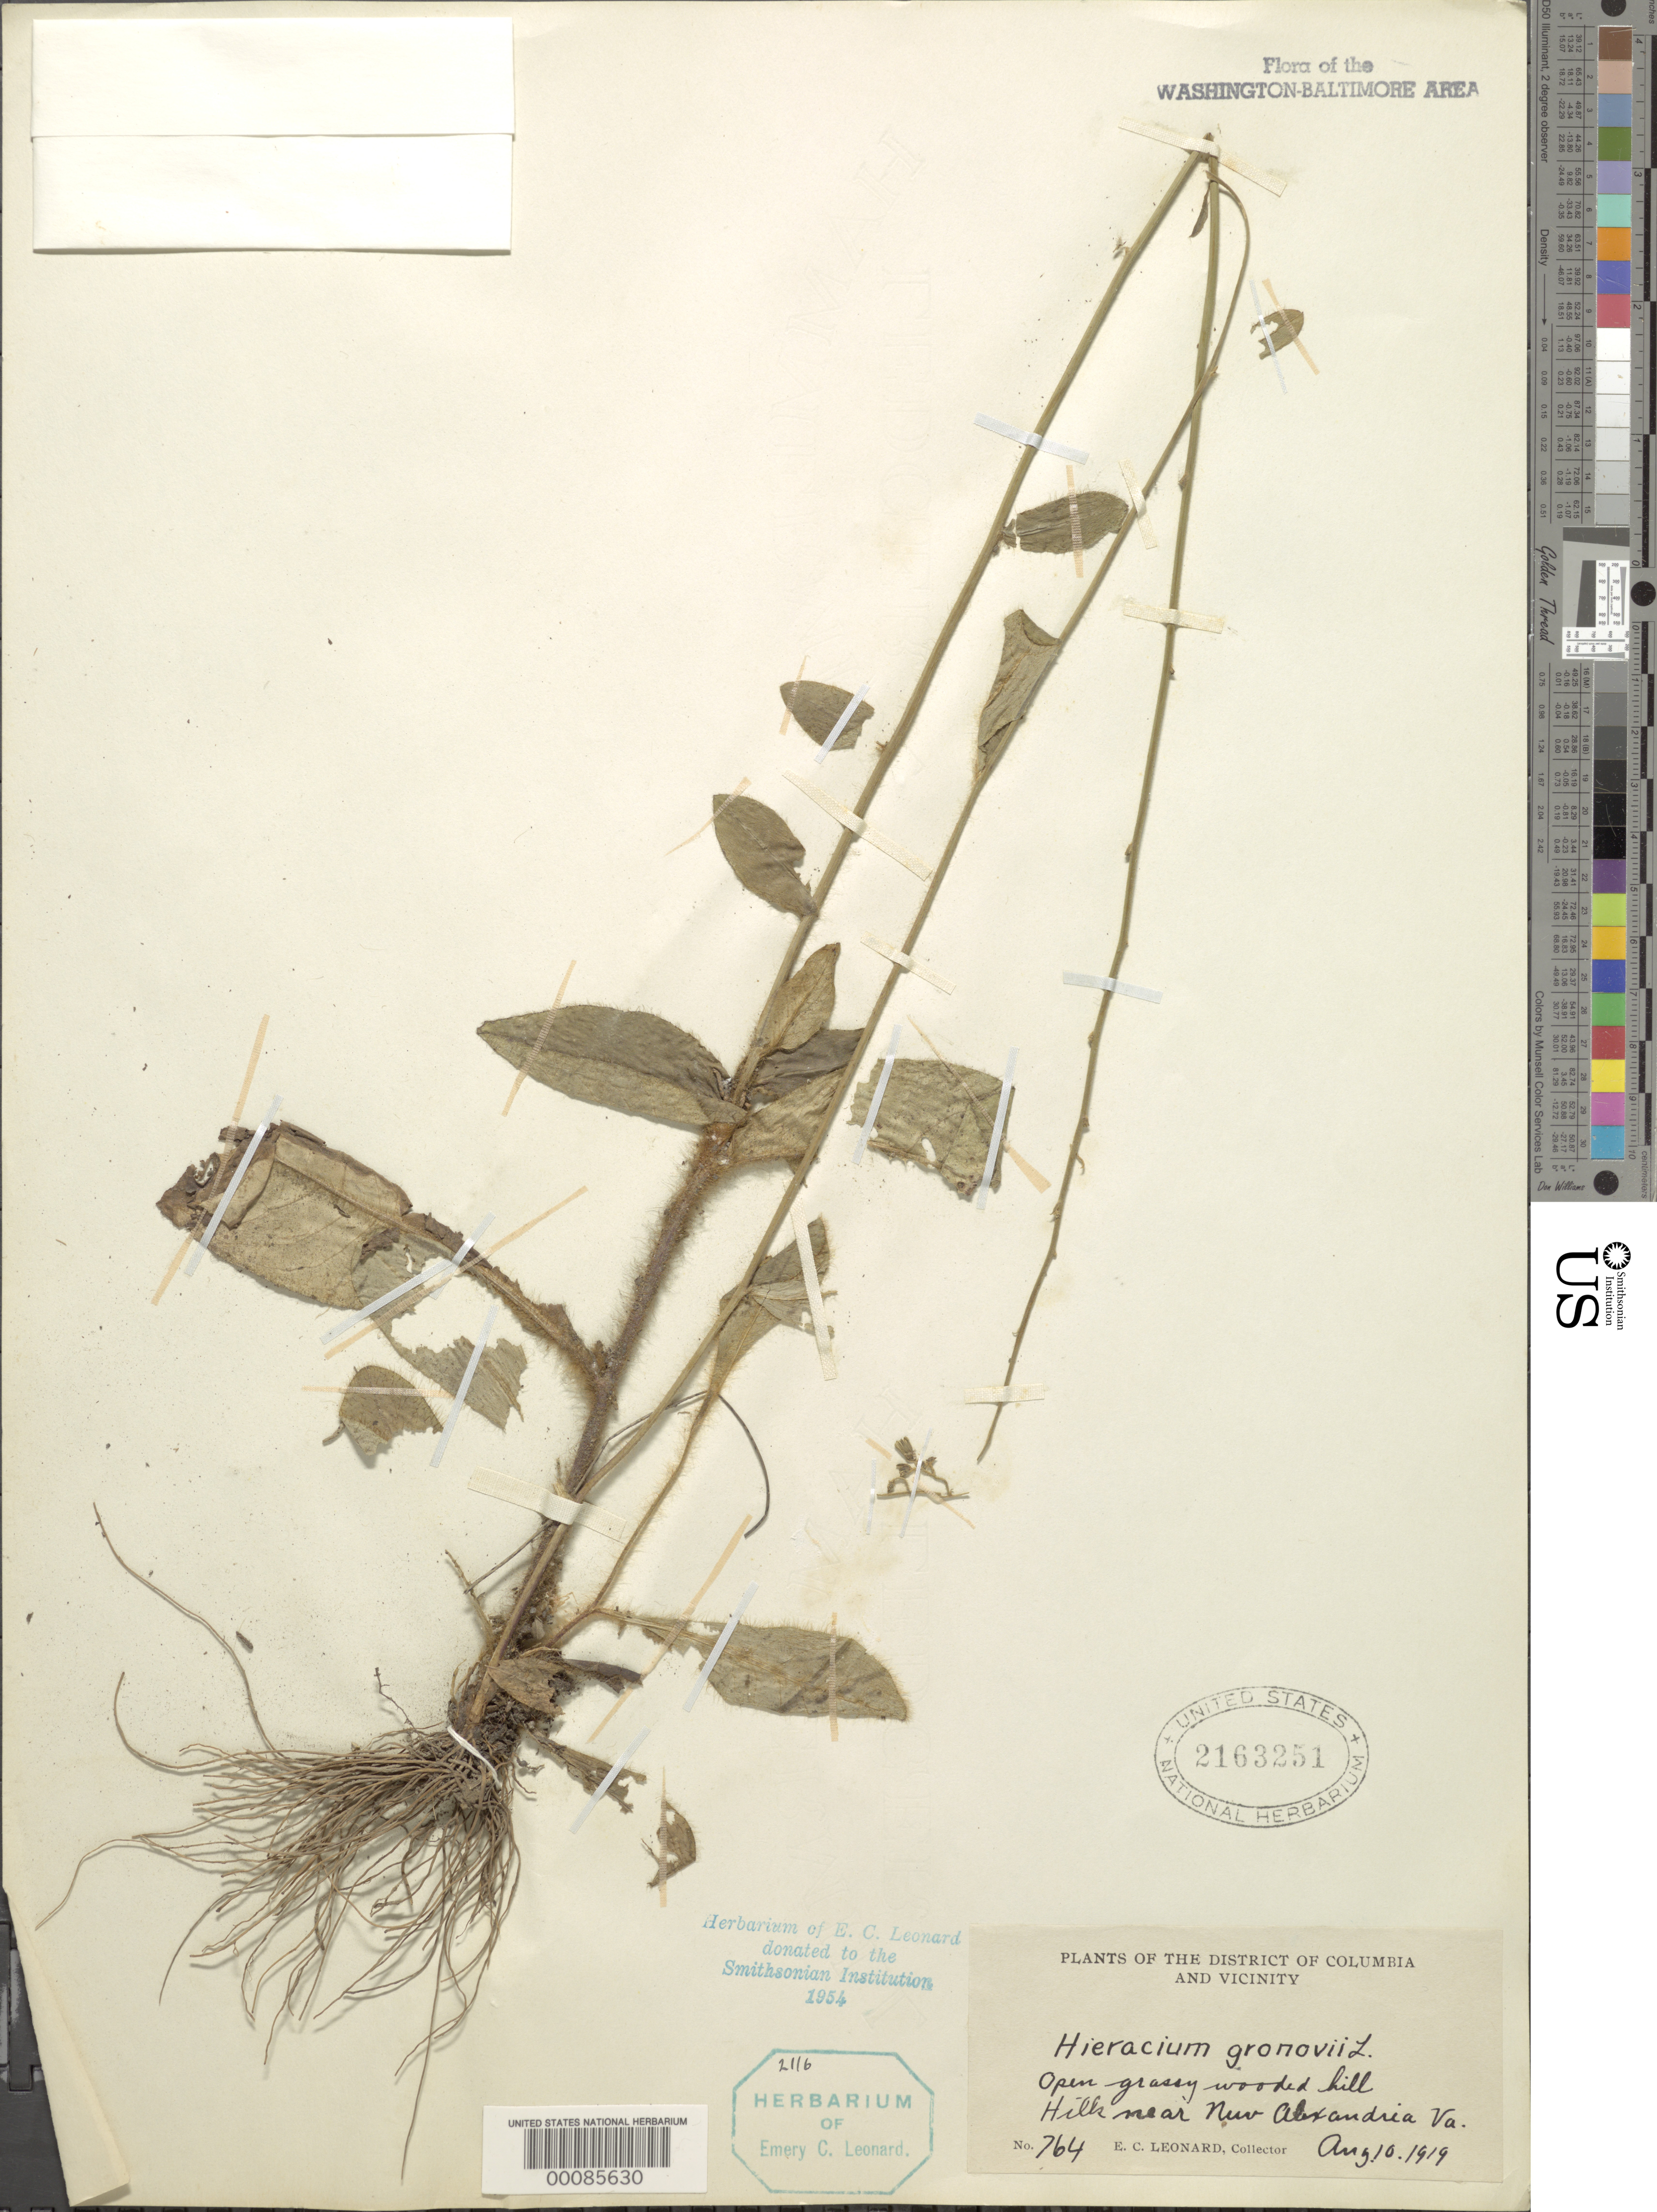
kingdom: Plantae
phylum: Tracheophyta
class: Magnoliopsida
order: Asterales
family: Asteraceae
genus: Hieracium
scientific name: Hieracium gronovii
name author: L.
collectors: E. C. Leonard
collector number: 764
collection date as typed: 10 Aug 1919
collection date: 1919-08-10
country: United States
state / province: Virginia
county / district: Fairfax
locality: Near New Alexandria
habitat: Open grassy wooded hill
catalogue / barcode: US 2163251